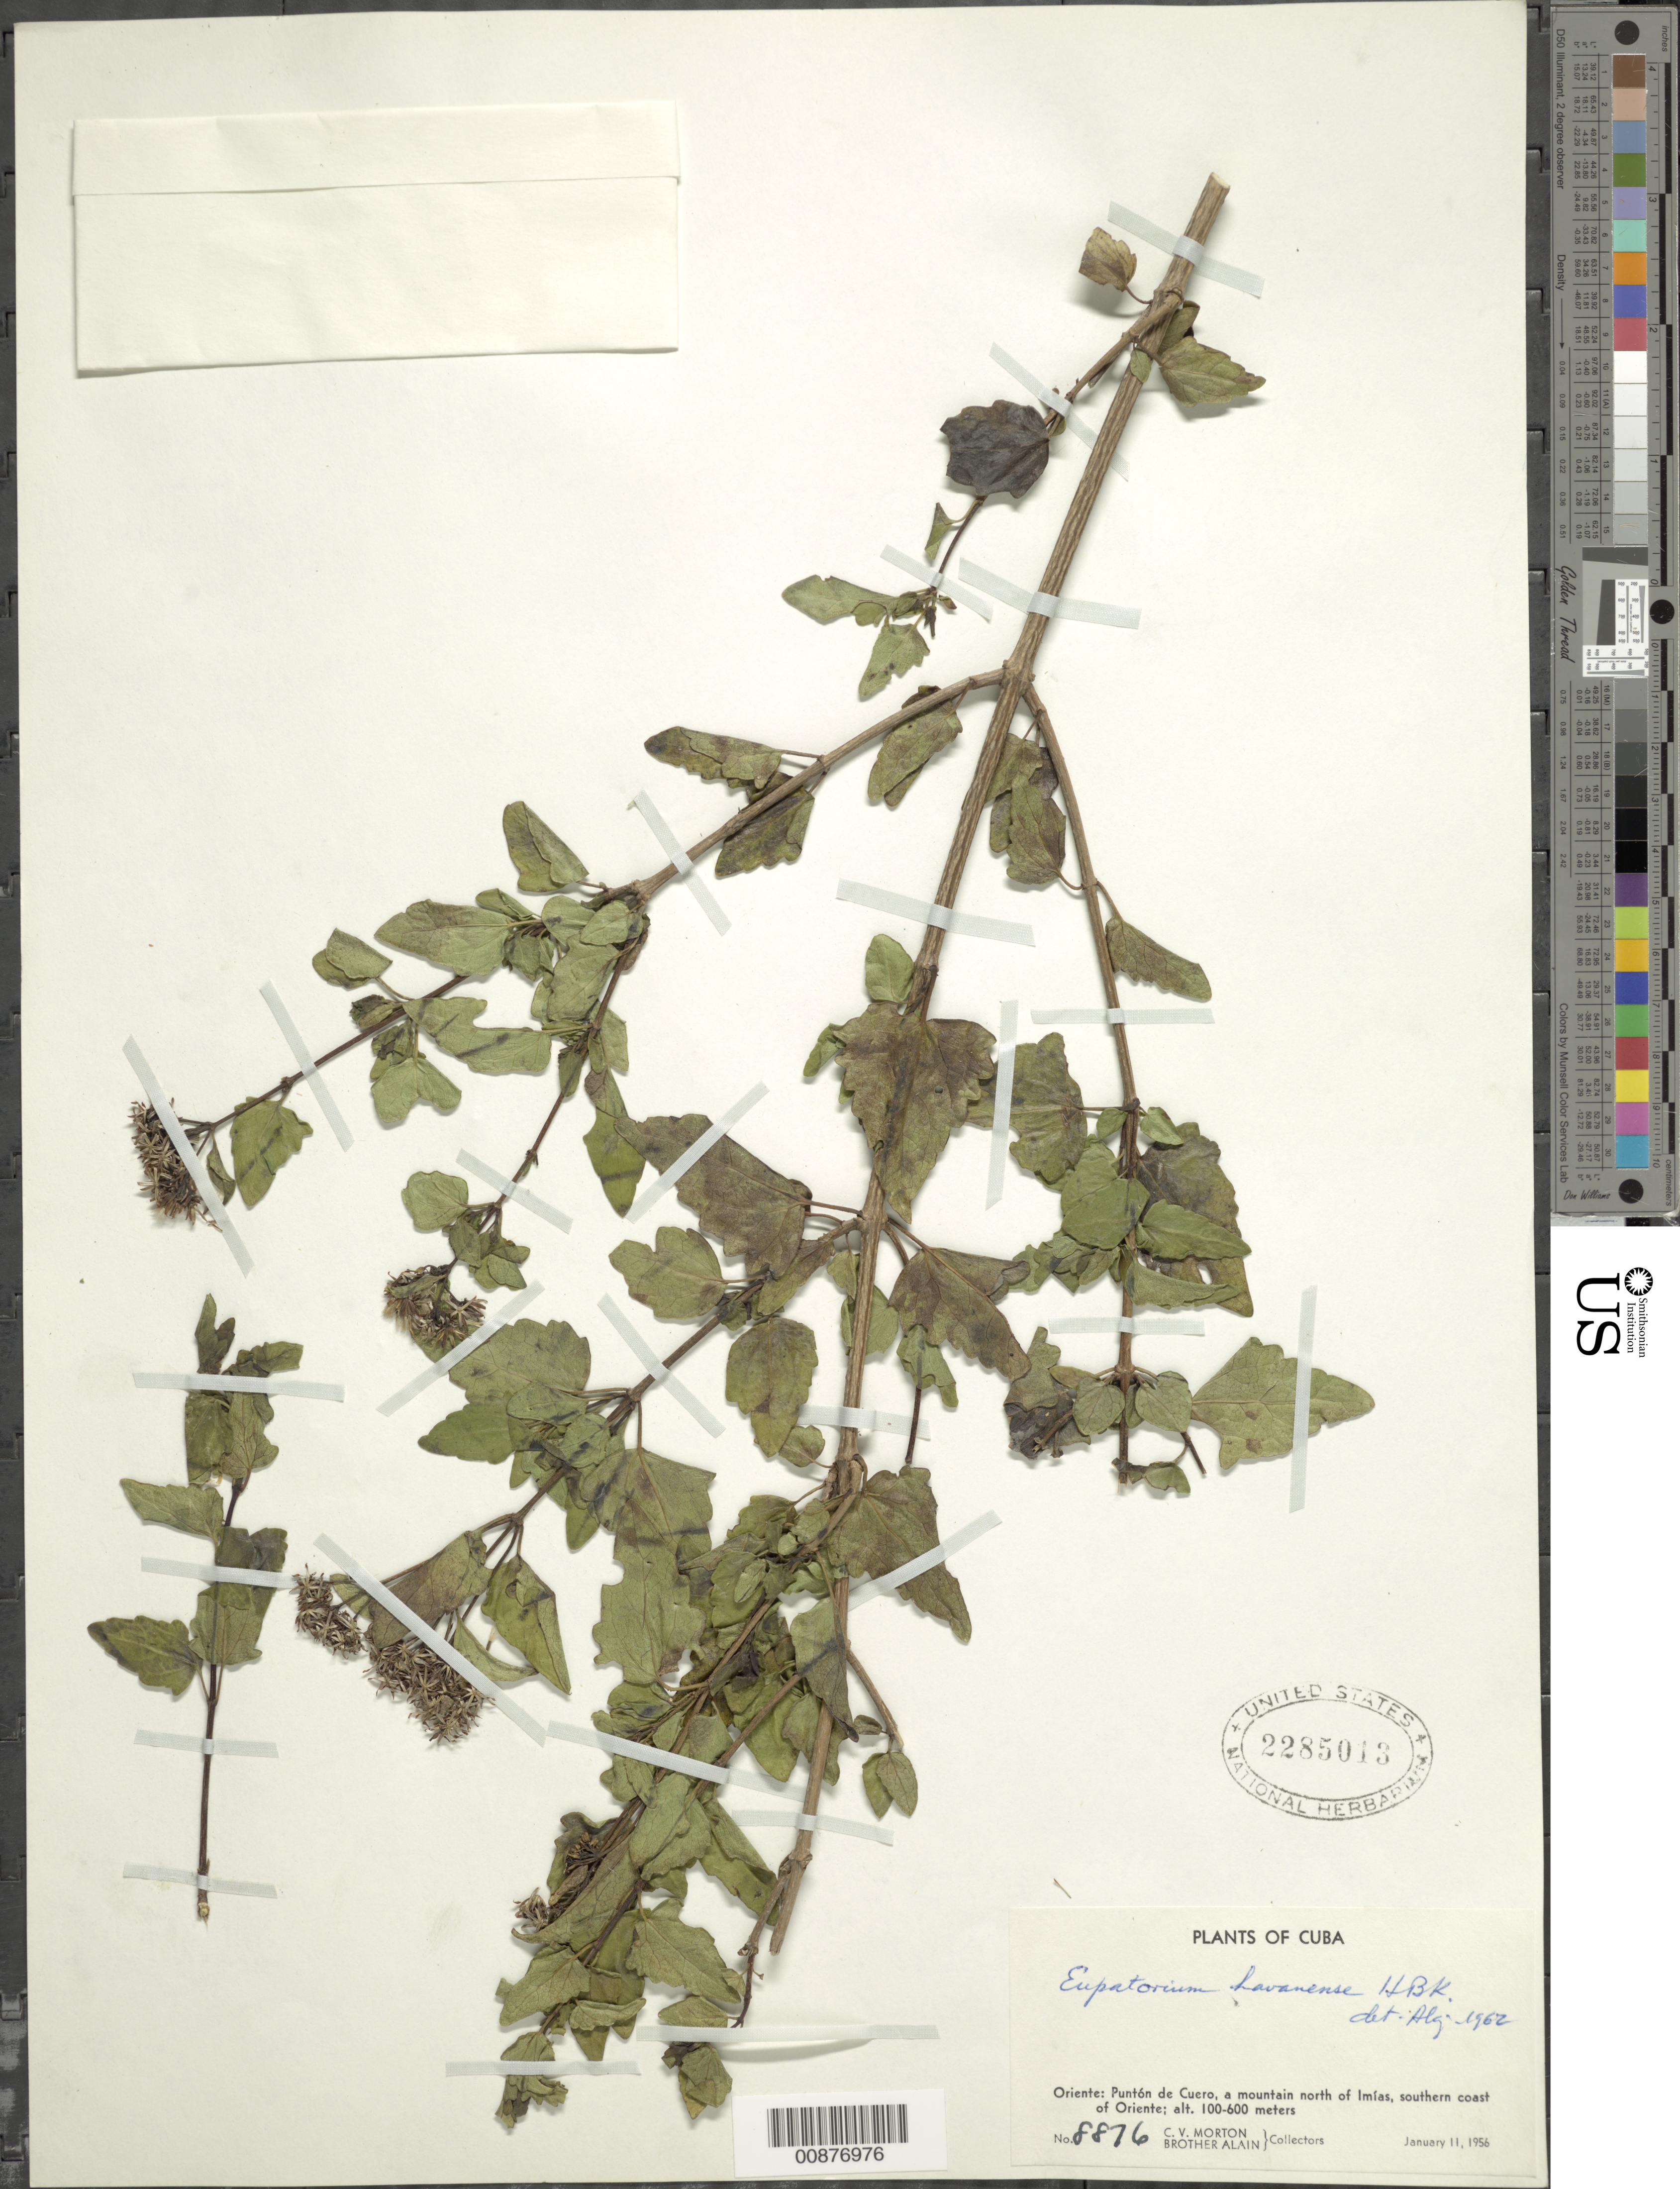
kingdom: Plantae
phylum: Tracheophyta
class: Magnoliopsida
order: Asterales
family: Asteraceae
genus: Ageratina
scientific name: Ageratina havanensis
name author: (Kunth) R.M. King & H. Rob.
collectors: C. V. Morton & A. H. Liogier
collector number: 8876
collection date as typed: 11 Jan 1956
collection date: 1956-01-11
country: Cuba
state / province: Oriente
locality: Putón de Cuero, a mountain north of Imías; southern coast of Oriente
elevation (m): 100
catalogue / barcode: US 2285013